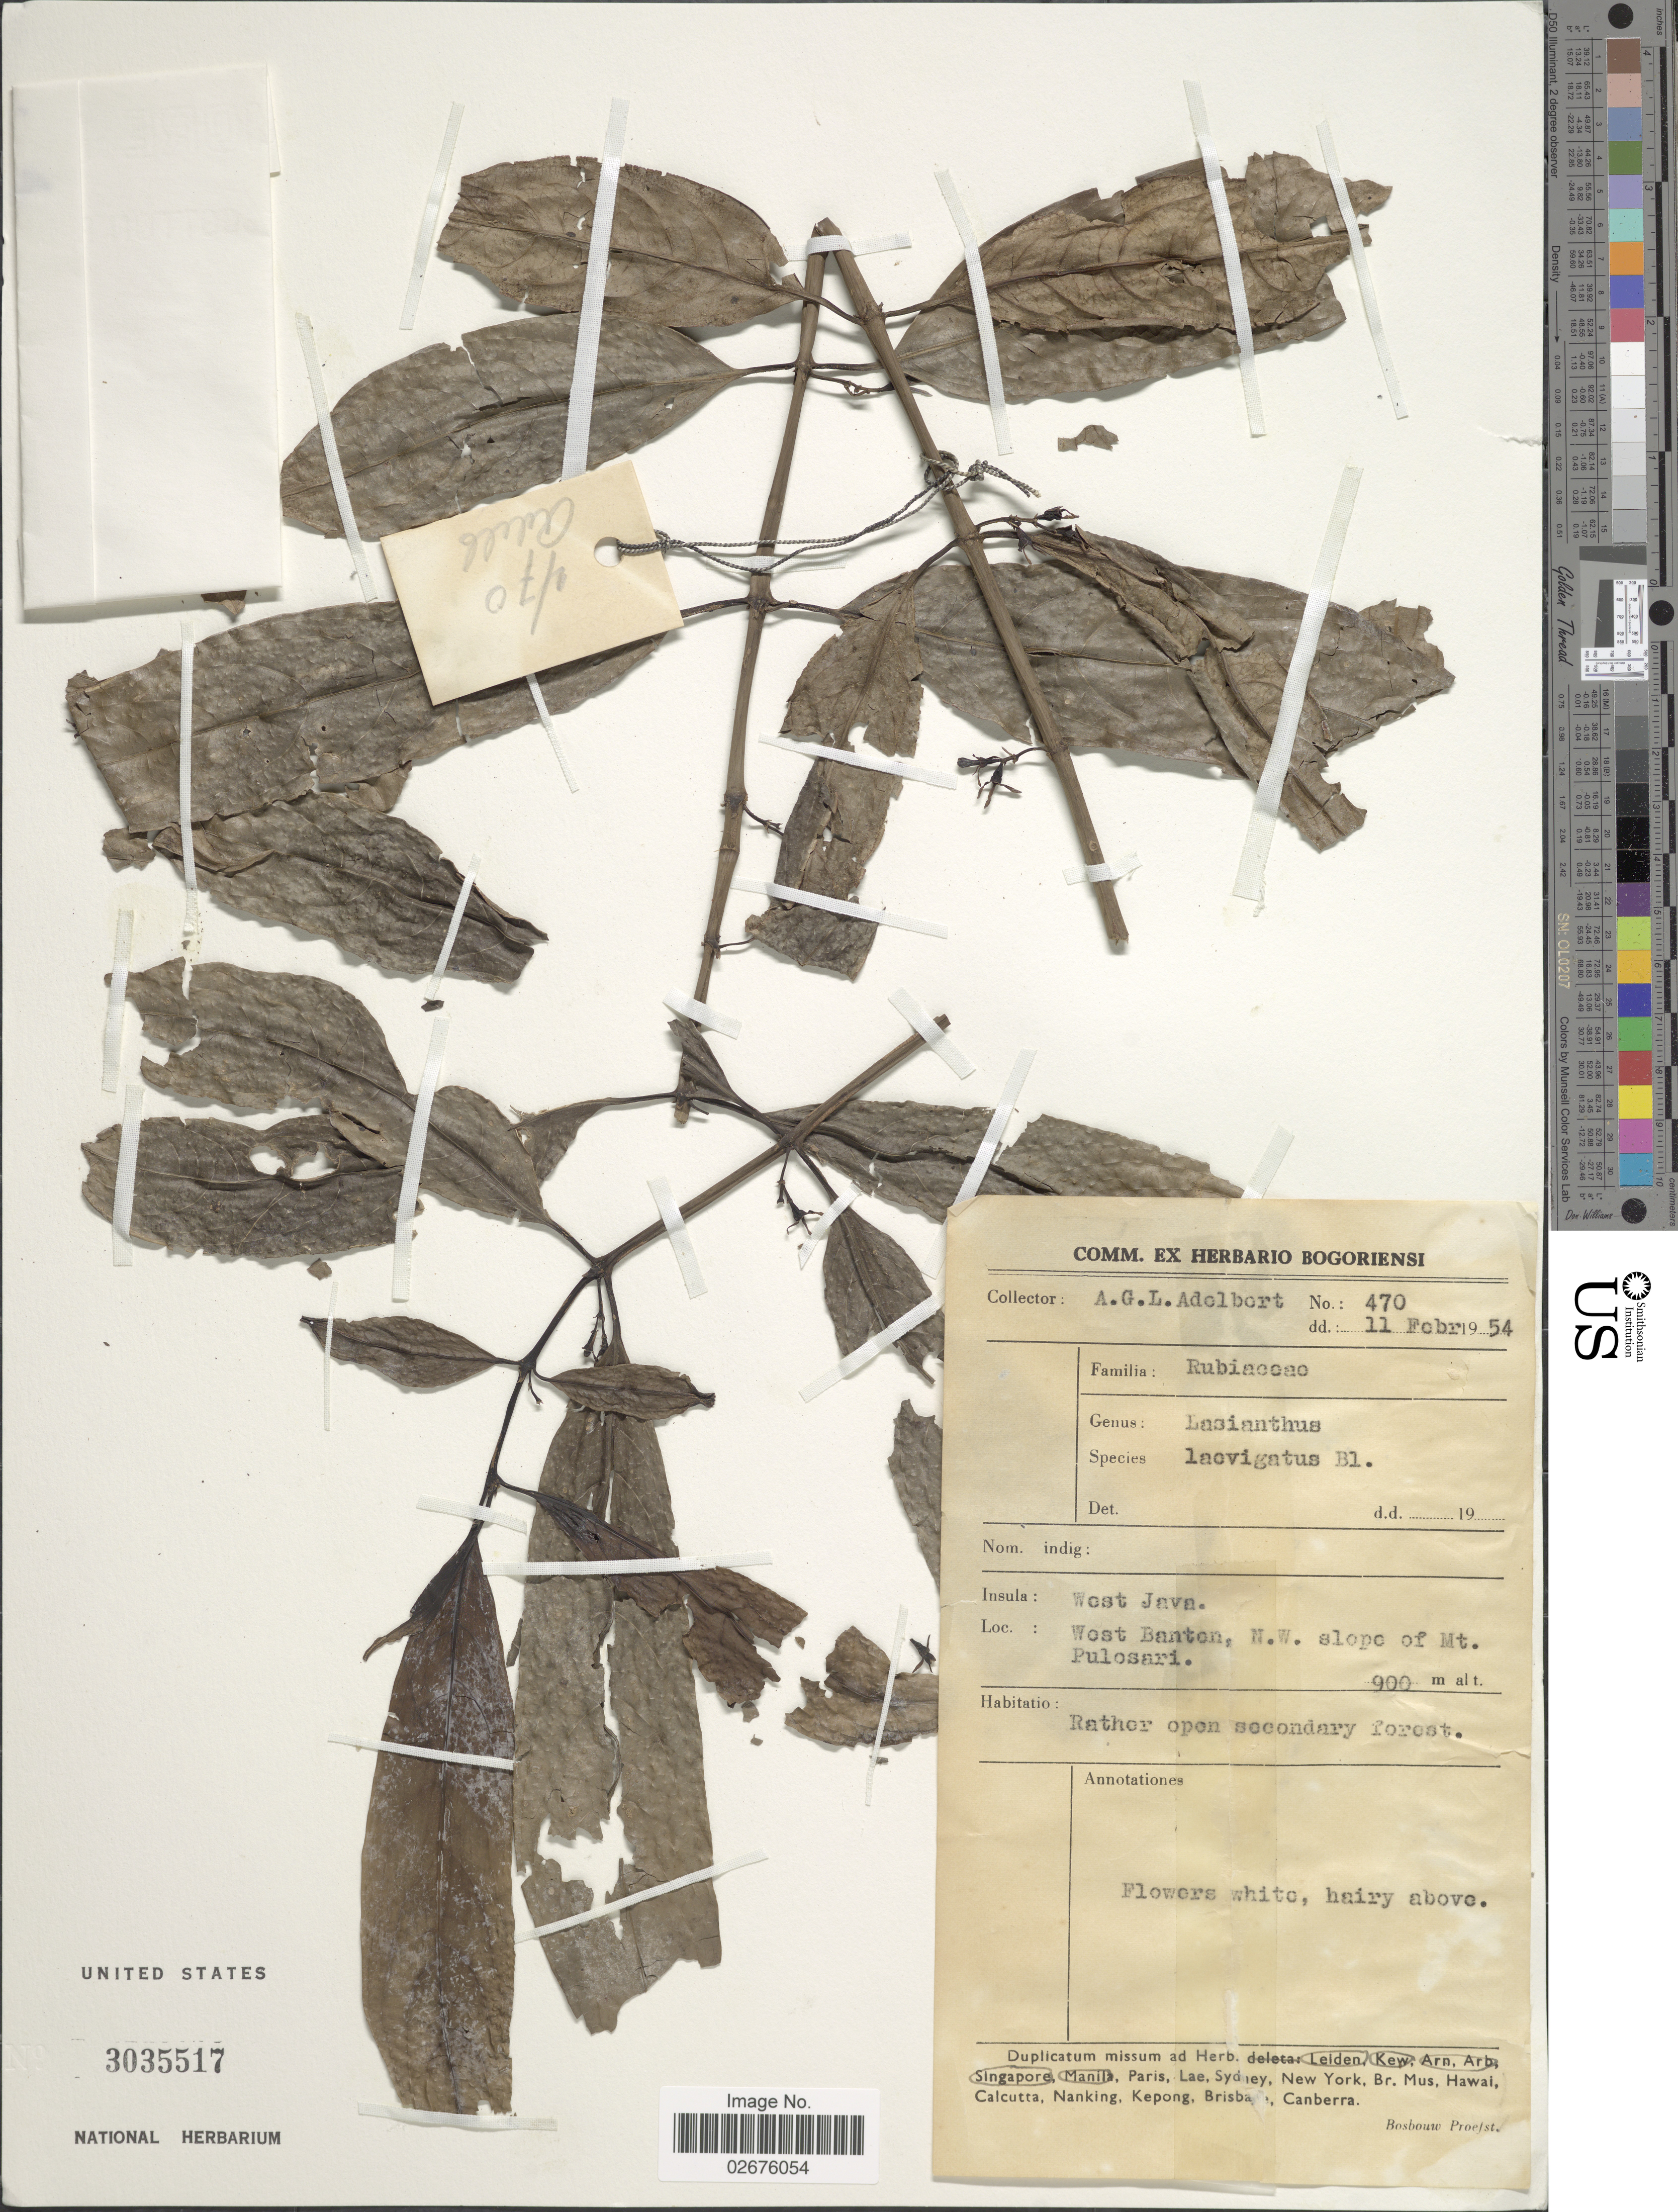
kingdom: Plantae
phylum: Tracheophyta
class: Magnoliopsida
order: Gentianales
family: Rubiaceae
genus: Lasianthus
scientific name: Lasianthus laevigatus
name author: Blume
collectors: A. G. L. Adelbert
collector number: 470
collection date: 1954-02-11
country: Indonesia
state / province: Java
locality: West Java. West Banten, N.W. slope of Mt. Pulosari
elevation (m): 900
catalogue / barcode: US 3035517